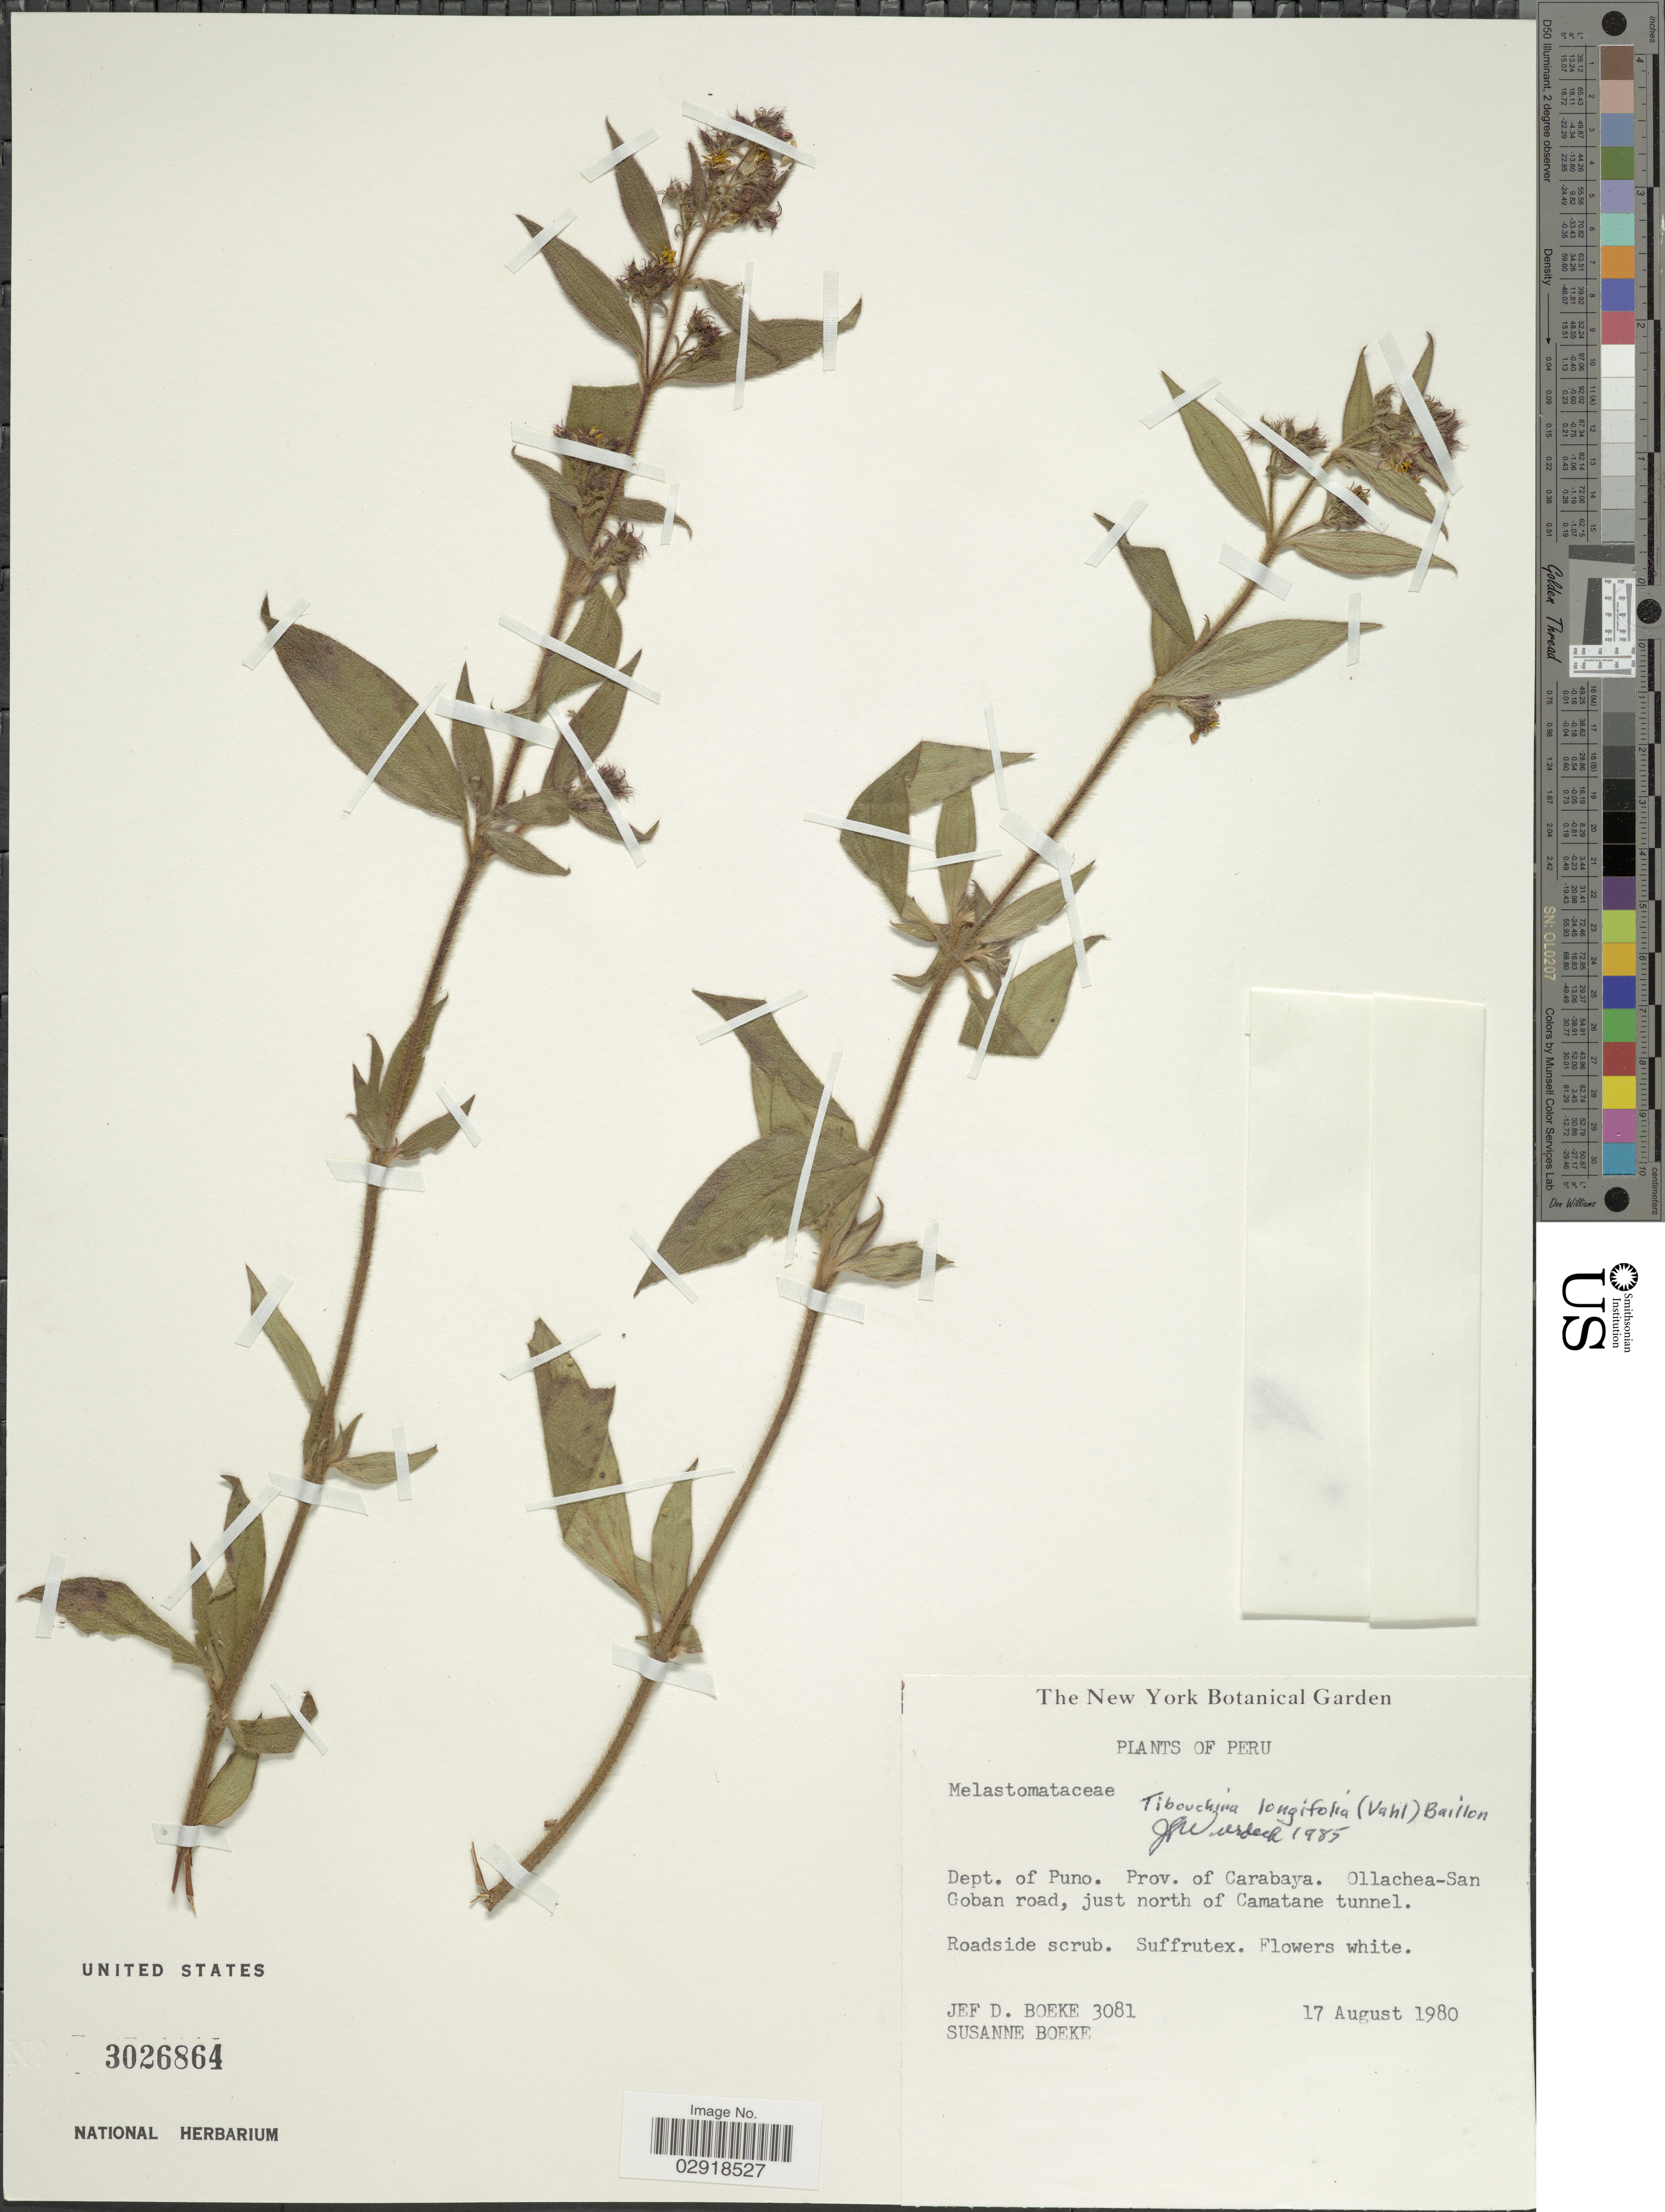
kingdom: Plantae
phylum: Tracheophyta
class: Magnoliopsida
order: Myrtales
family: Melastomataceae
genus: Chaetogastra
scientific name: Chaetogastra longifolia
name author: (Vahl) DC.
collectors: J. Boeke & S. Boeke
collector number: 3081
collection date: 1980-08-17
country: Peru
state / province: Puno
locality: Dept. of Puno. Prov. of Carabaya. Ollachea-San Goban road, just north of Camatane tunnel.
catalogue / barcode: US 3026864